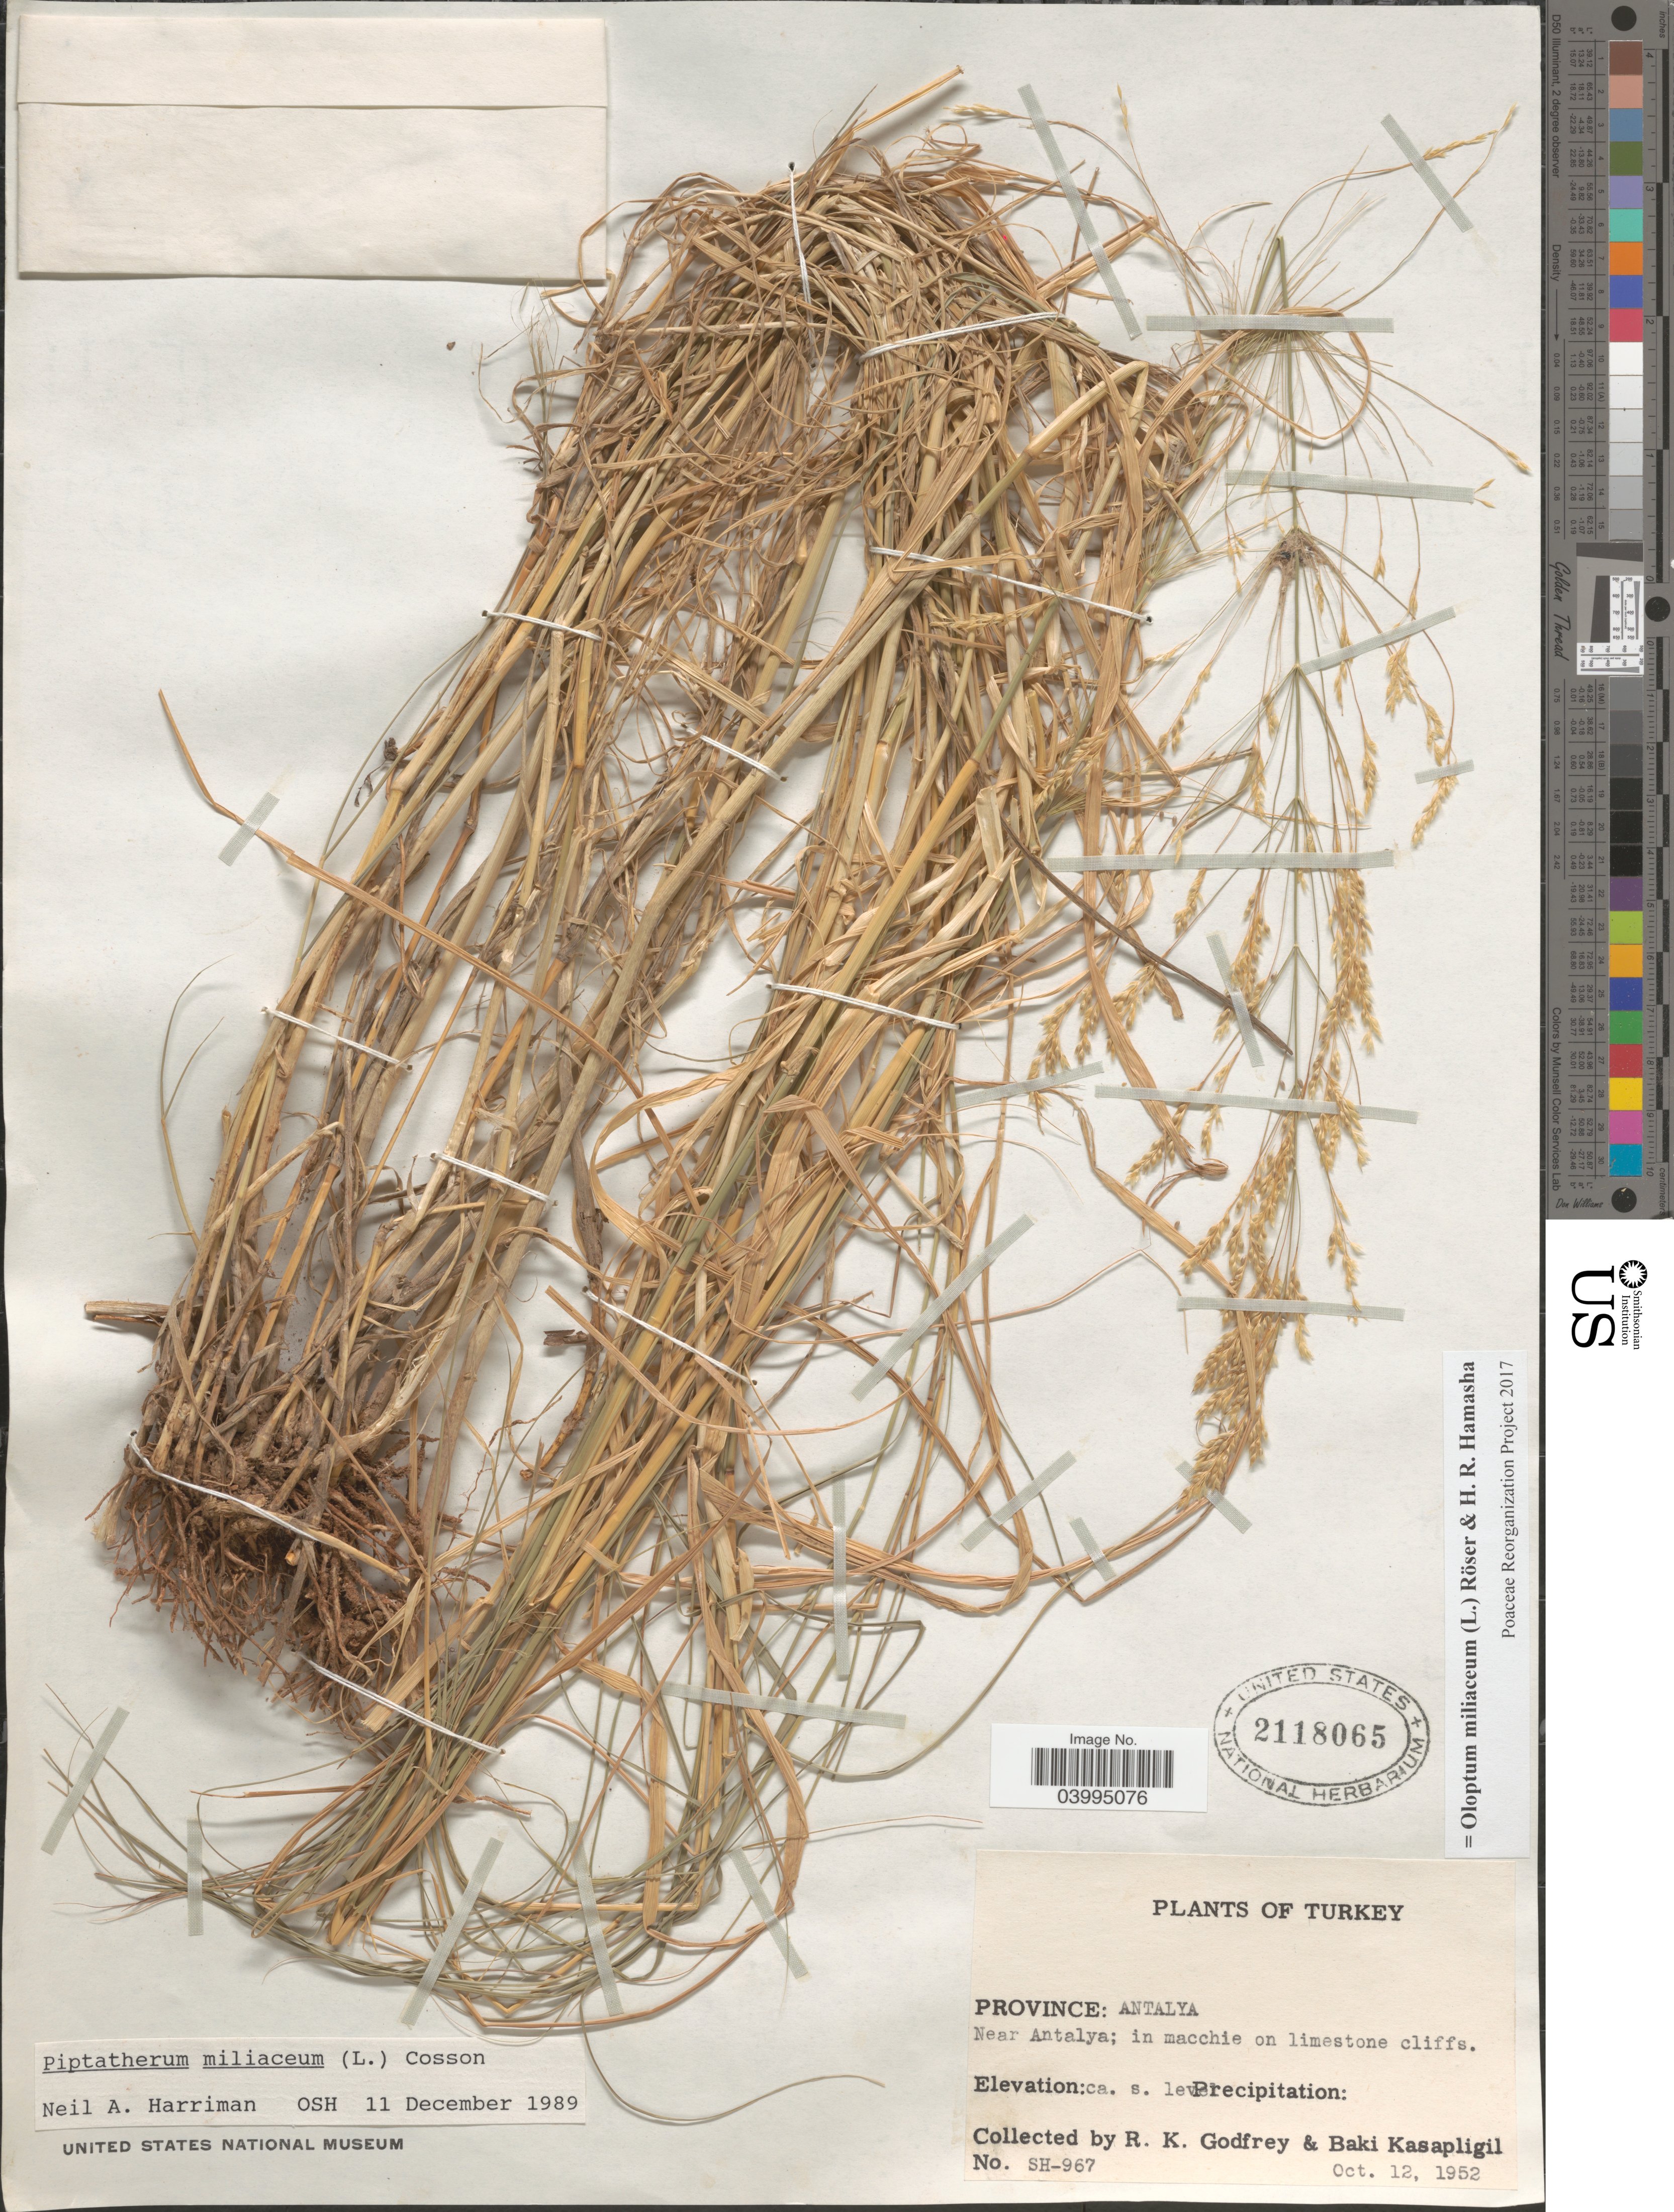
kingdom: Plantae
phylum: Tracheophyta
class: Liliopsida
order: Poales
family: Poaceae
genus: Oloptum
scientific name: Oloptum miliaceum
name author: Röser & H. R. Hamasha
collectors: R. K. Godfrey & B. Kasapligil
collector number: SH-967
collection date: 1952-10-12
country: Turkey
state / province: Antalya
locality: Near Antalya; in macchie on limestone cliffs.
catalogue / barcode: US 2118065